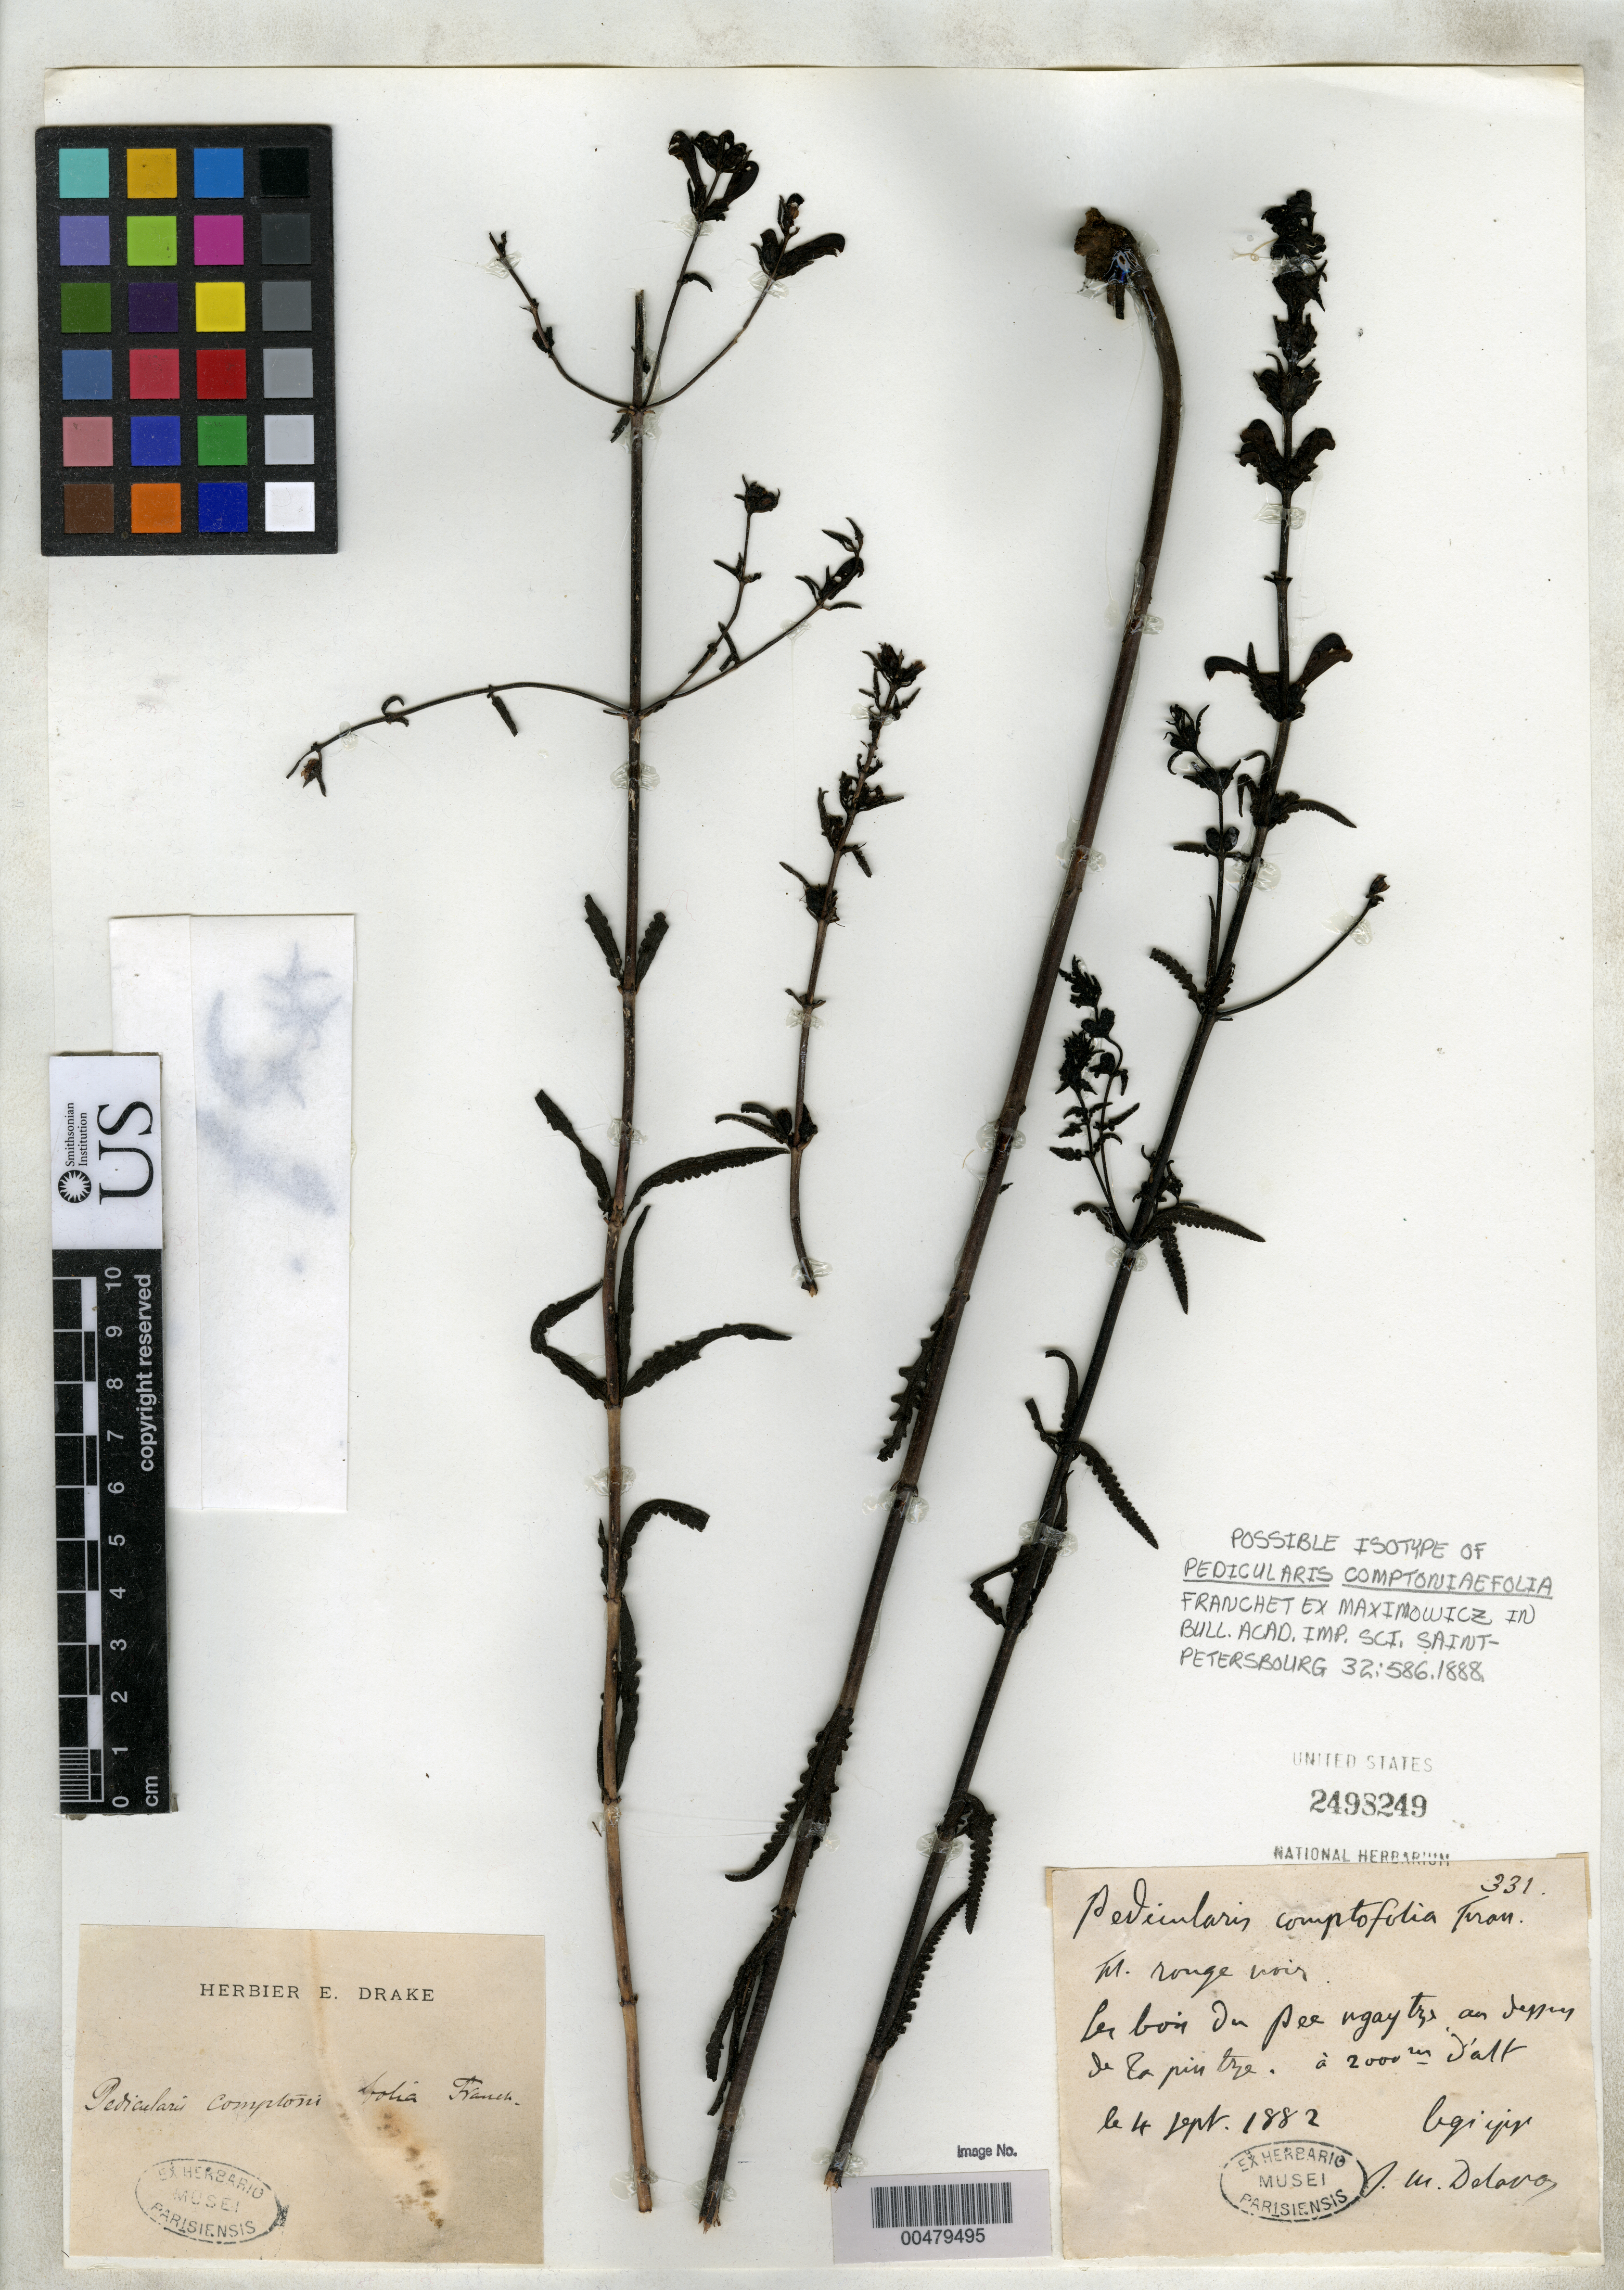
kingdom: Plantae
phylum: Tracheophyta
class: Magnoliopsida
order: Lamiales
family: Orobanchaceae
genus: Pedicularis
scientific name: Pedicularis comptoniaefolia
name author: Franch. ex Maxim.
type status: Possible Isotype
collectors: P. Delavay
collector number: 331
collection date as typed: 04 Sep 1882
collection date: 1882-09-04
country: China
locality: Les Bon du Pee ngay Tze au Deppey de La Prin Tze.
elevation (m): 2000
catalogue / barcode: US 2498249